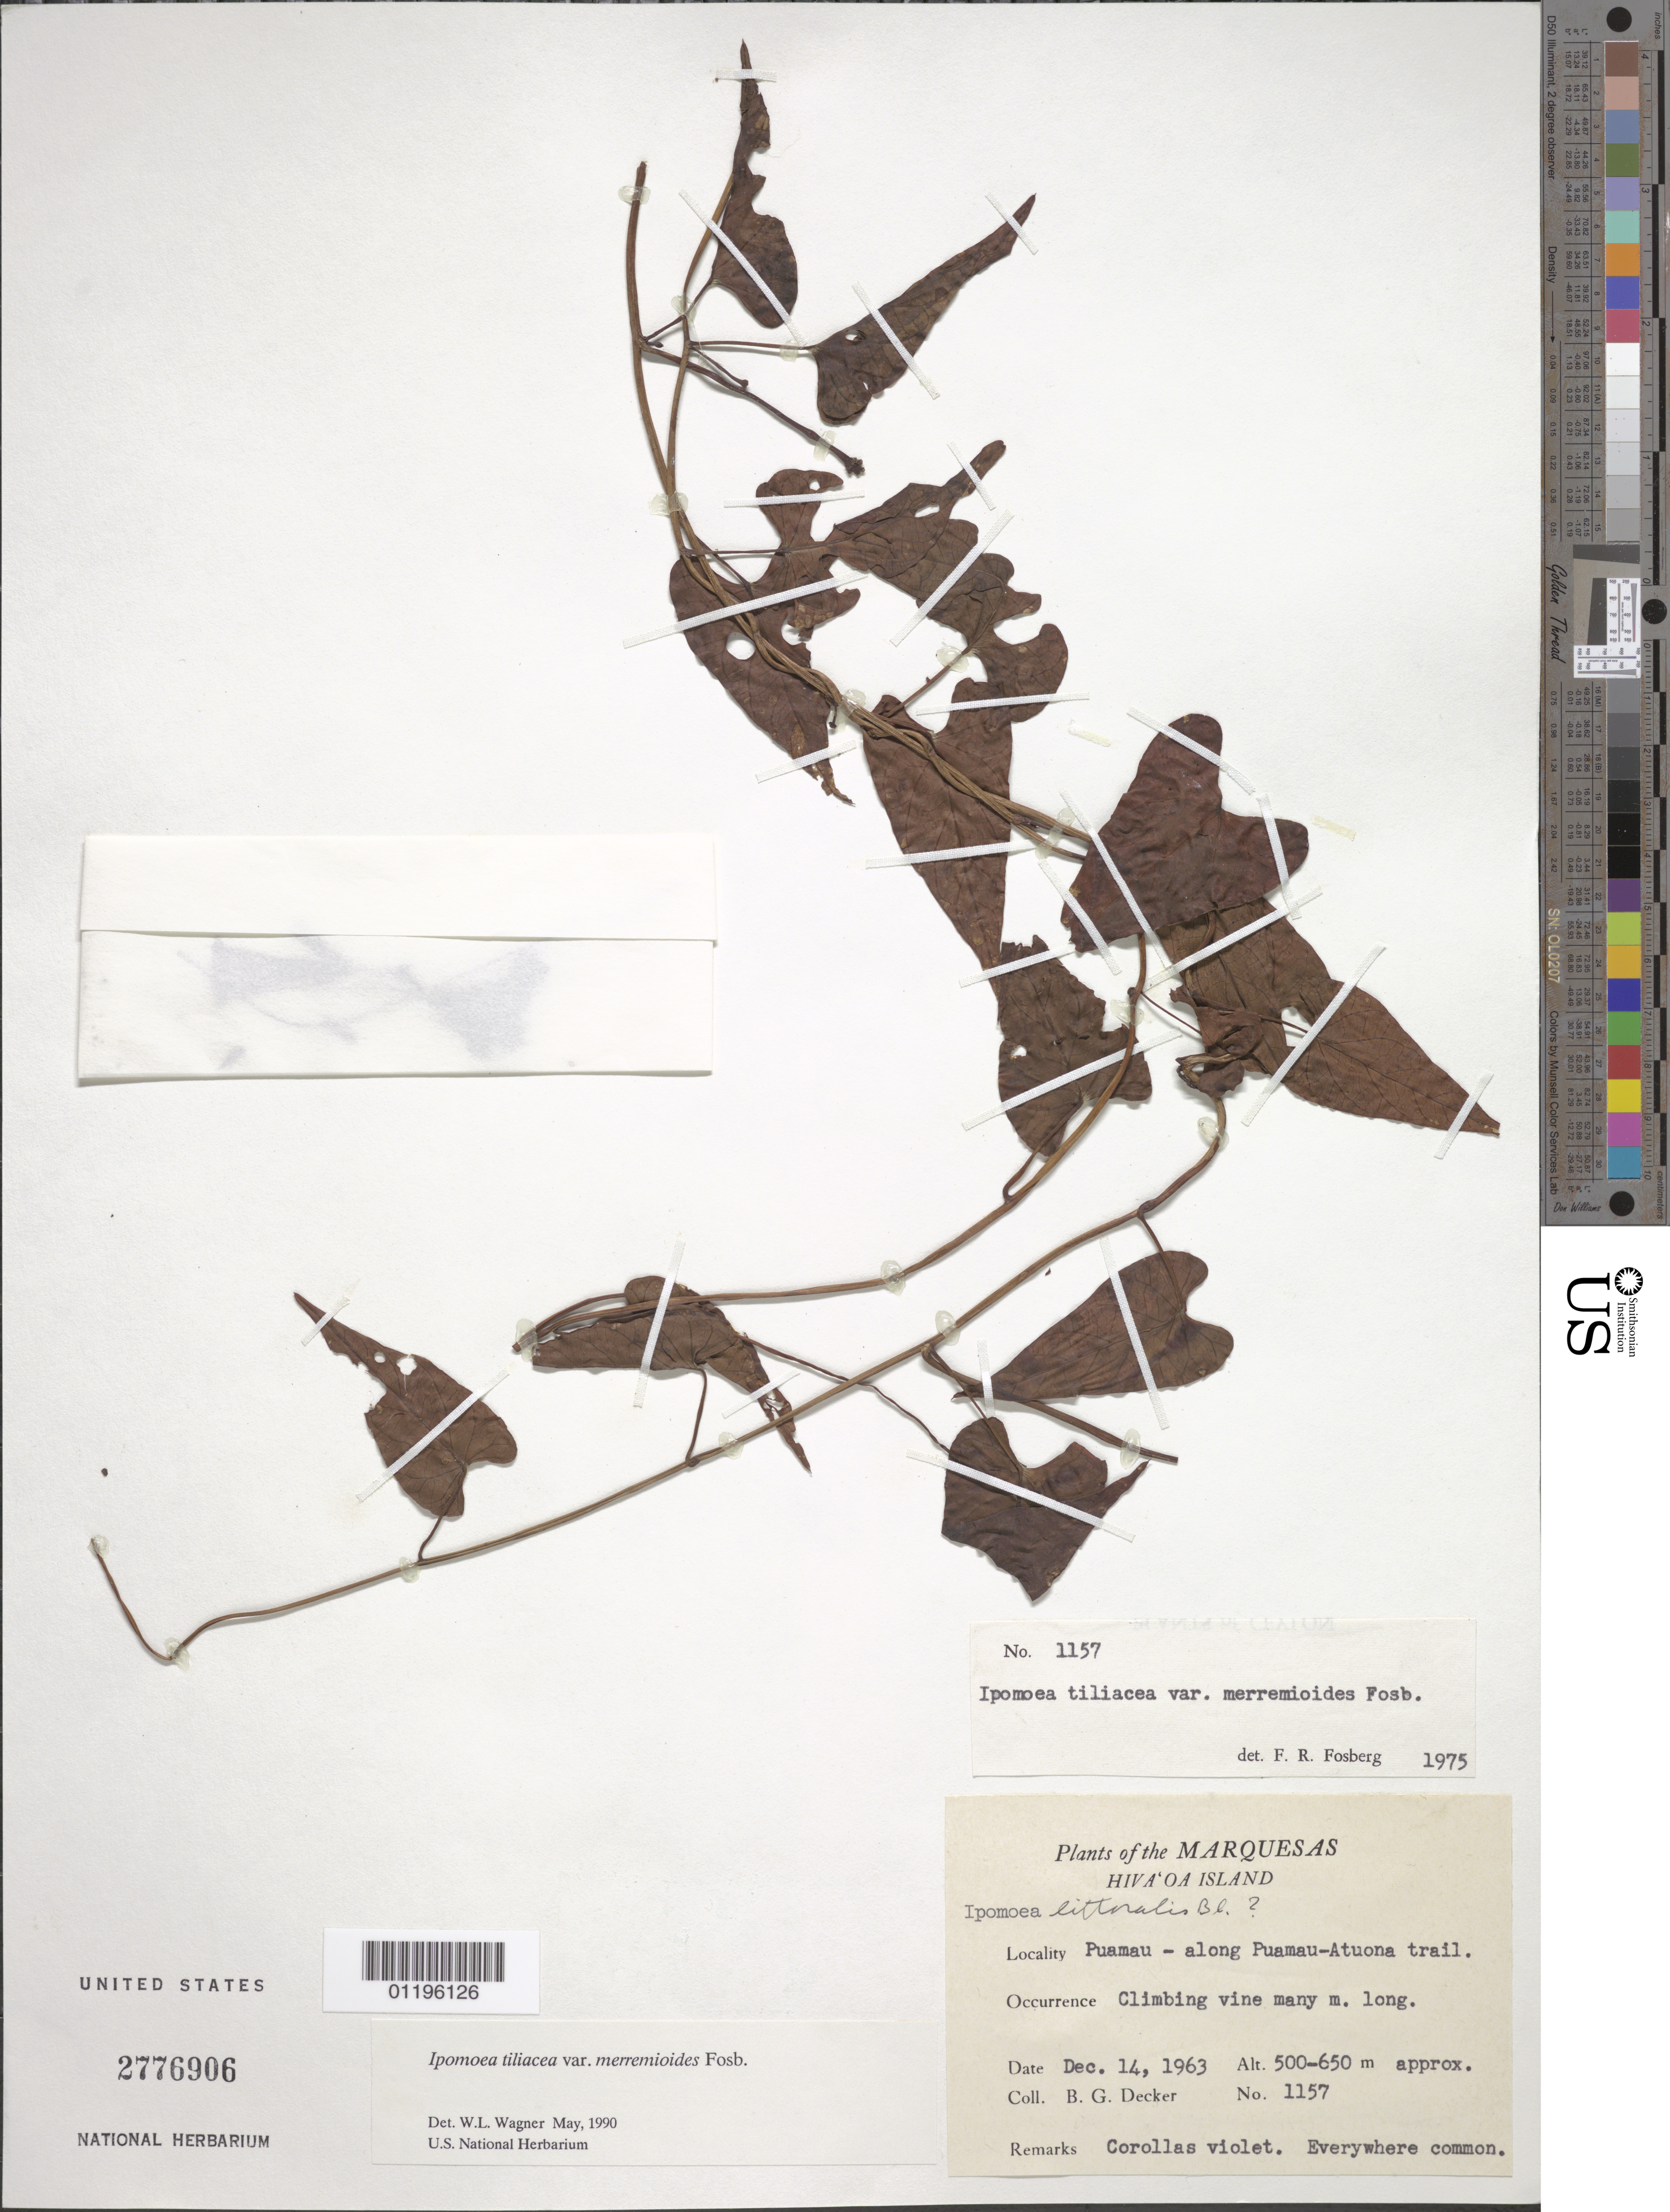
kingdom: Plantae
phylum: Tracheophyta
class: Magnoliopsida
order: Solanales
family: Convolvulaceae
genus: Ipomoea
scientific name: Ipomoea tiliacea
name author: (Willd.) Choisy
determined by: Wagner, W. L., (BOT), Smithsonian Institution - National Museum of Natural History (UNITED STATES)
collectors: B. G. Decker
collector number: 1157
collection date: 1963-12-14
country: French Polynesia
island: Hiva Oa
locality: Puamau, along Puamau-Atuona Trail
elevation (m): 500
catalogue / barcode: US 2776906